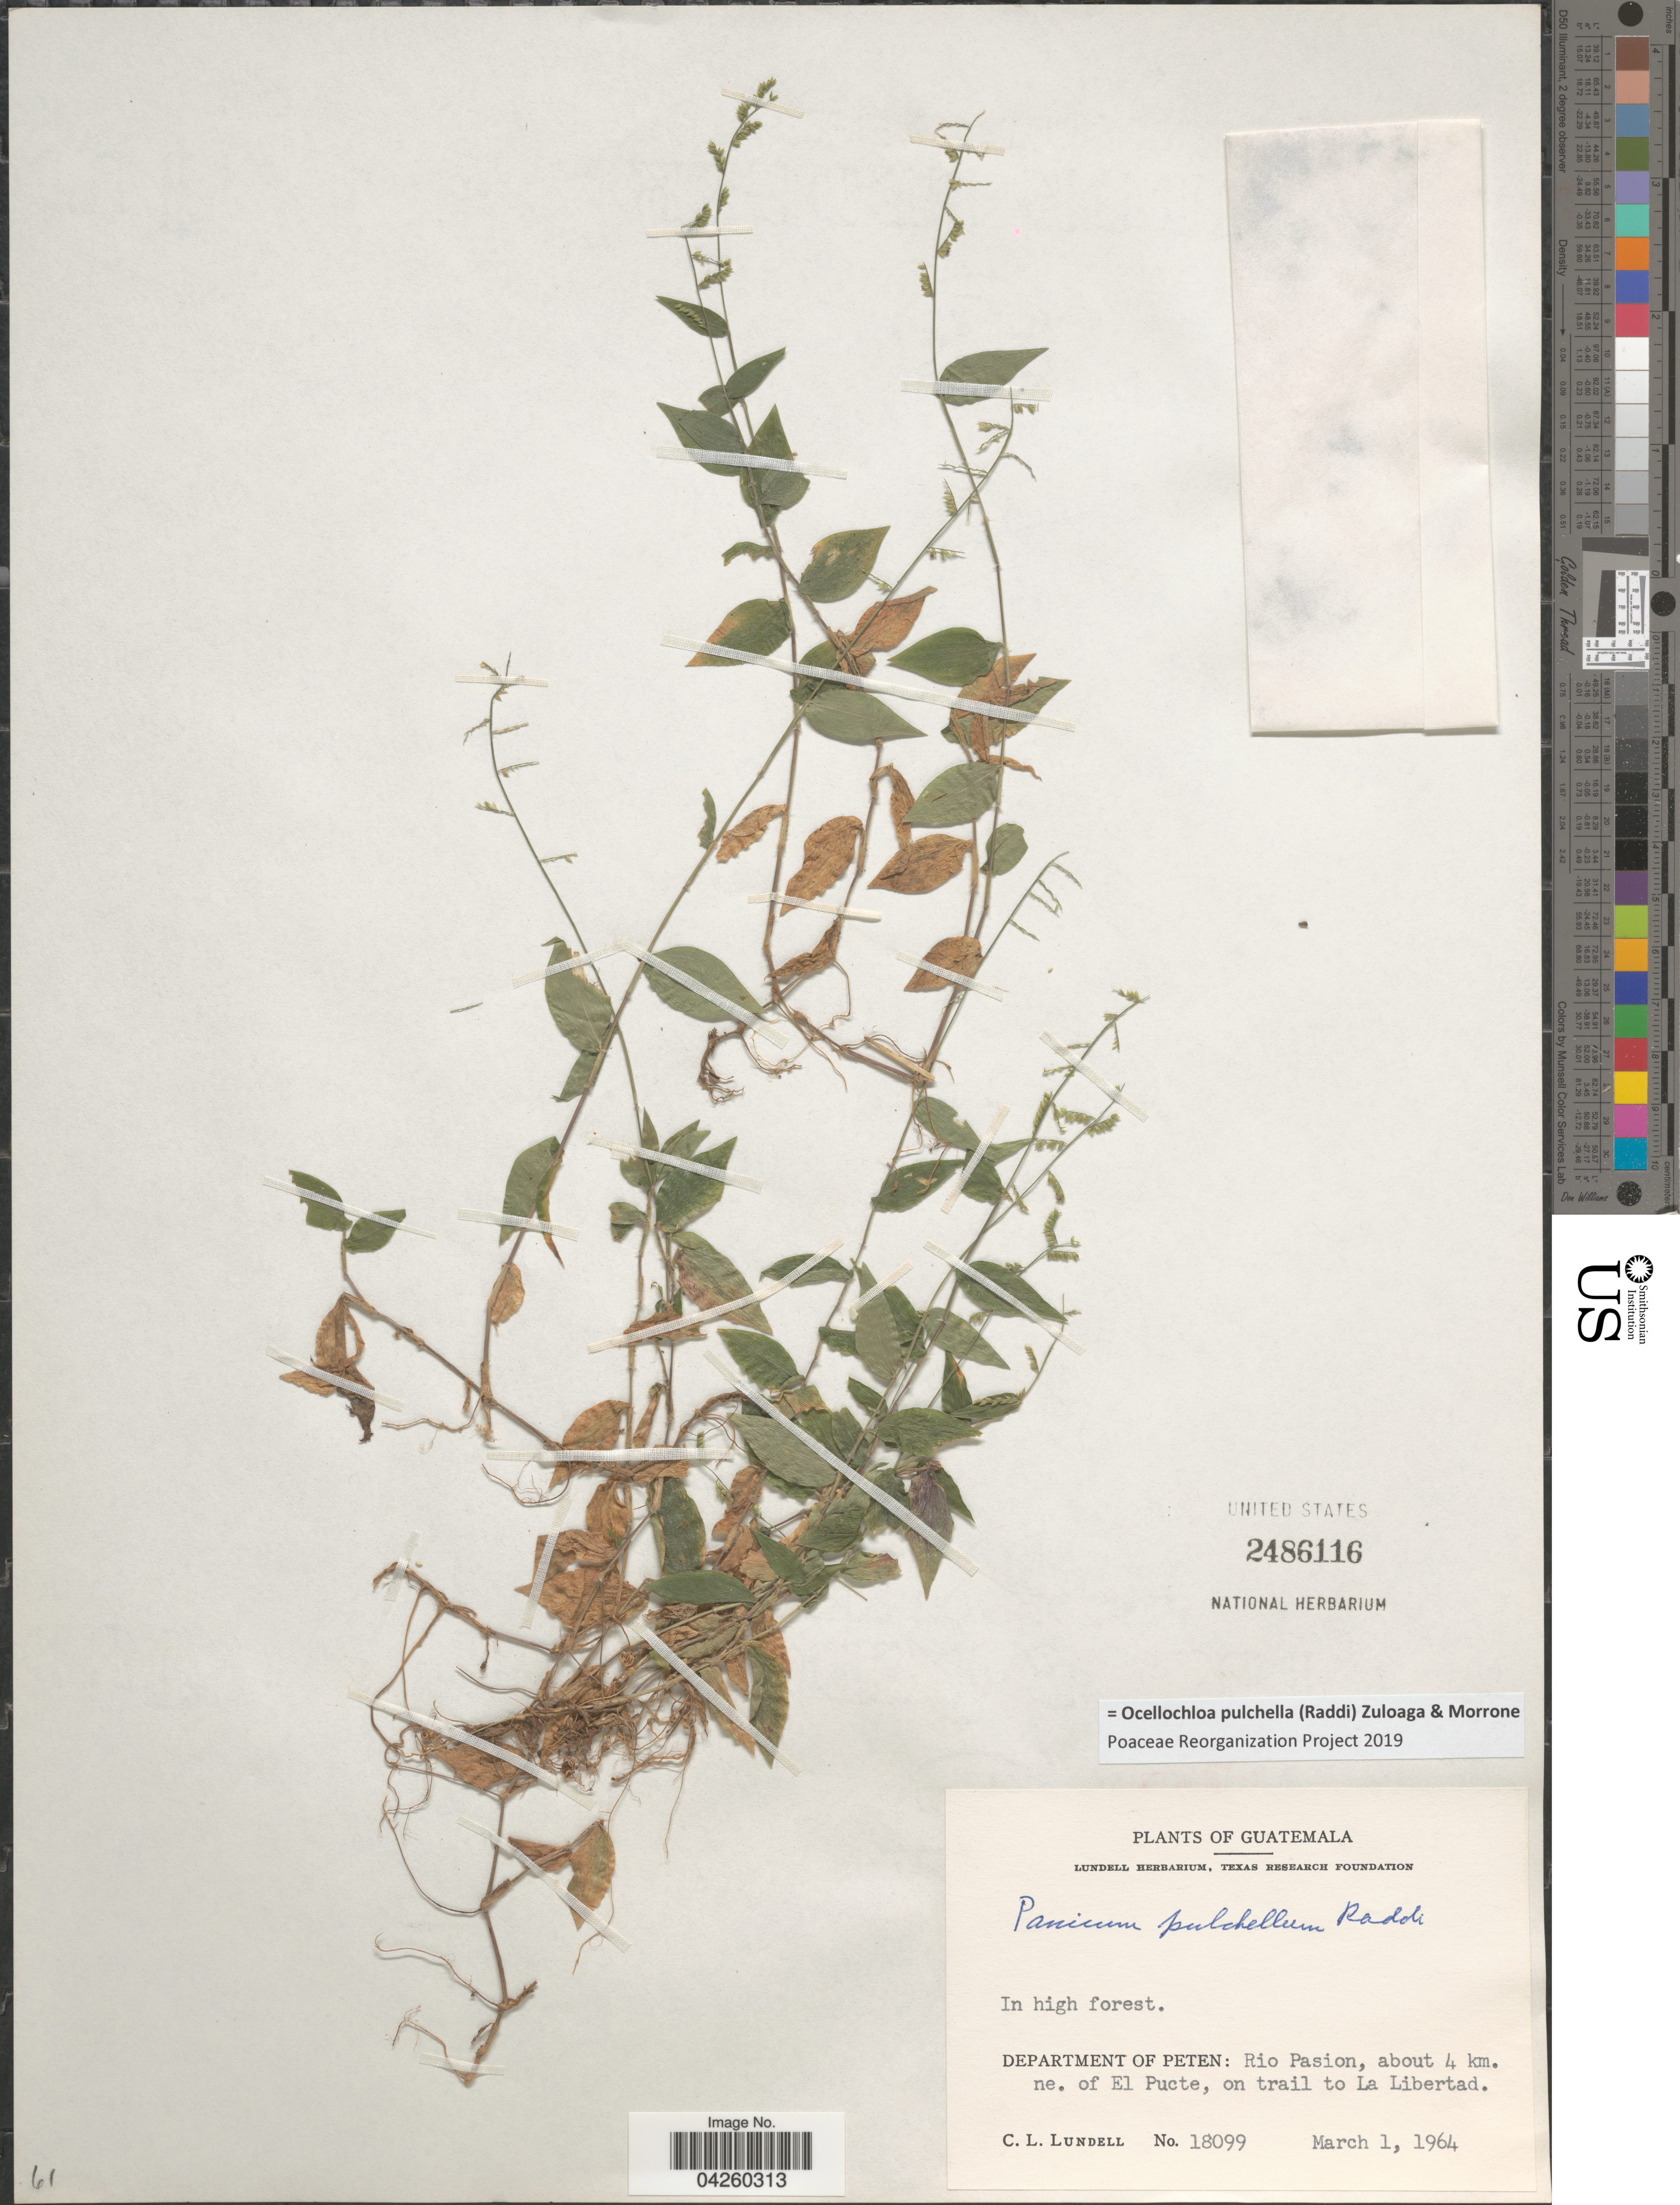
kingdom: Plantae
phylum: Tracheophyta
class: Liliopsida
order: Poales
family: Poaceae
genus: Ocellochloa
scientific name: Ocellochloa pulchella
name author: (Raddi) Zuloaga & Morrone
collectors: C. L. Lundell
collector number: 18099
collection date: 1964-03-01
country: Guatemala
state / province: El Peten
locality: Department of Peten: Rio Pasion, about 4 km. ne. of El Pucte, on trail to La Libertad.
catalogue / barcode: US 2486116